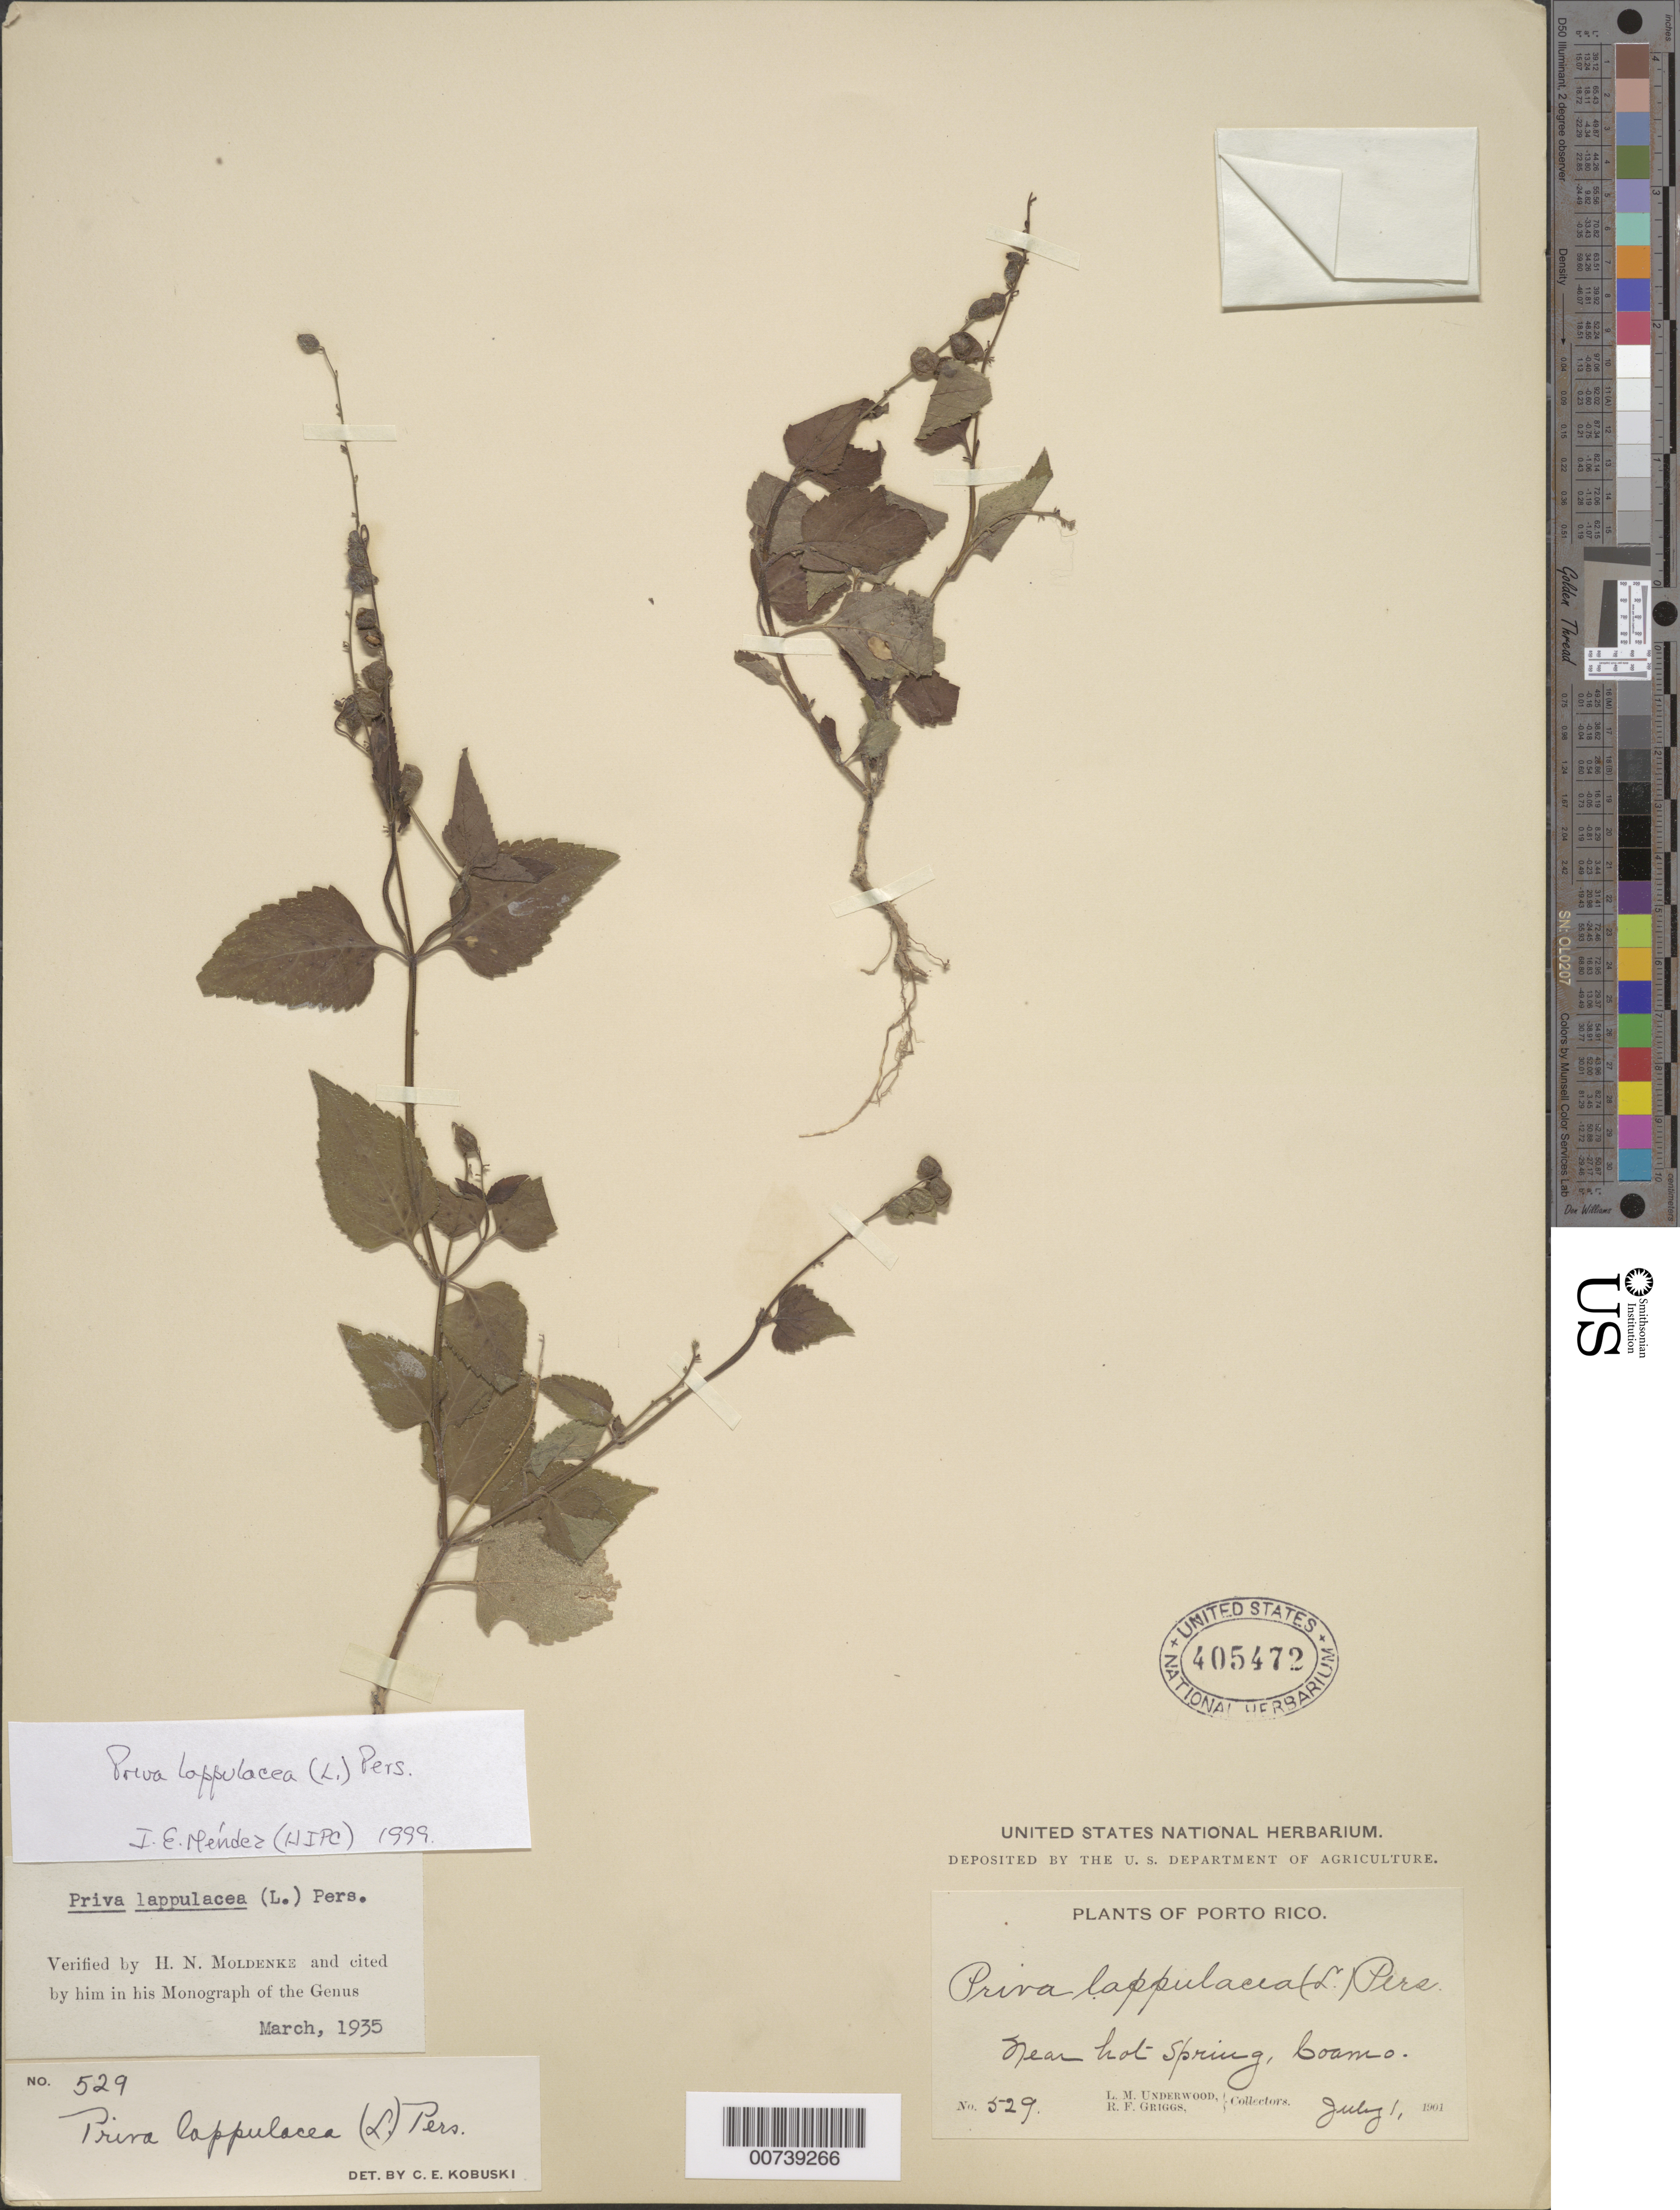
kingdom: Plantae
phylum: Tracheophyta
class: Magnoliopsida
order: Lamiales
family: Verbenaceae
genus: Priva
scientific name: Priva lappulacea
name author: (L.) Pers.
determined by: Méndez, Isidro E., (HIPC)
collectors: L. M. Underwood & R. F. Griggs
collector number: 529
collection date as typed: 01 Jul 1901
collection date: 1901-07-01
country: Puerto Rico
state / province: Coamo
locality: Near hot spring, Coamo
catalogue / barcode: US 405472